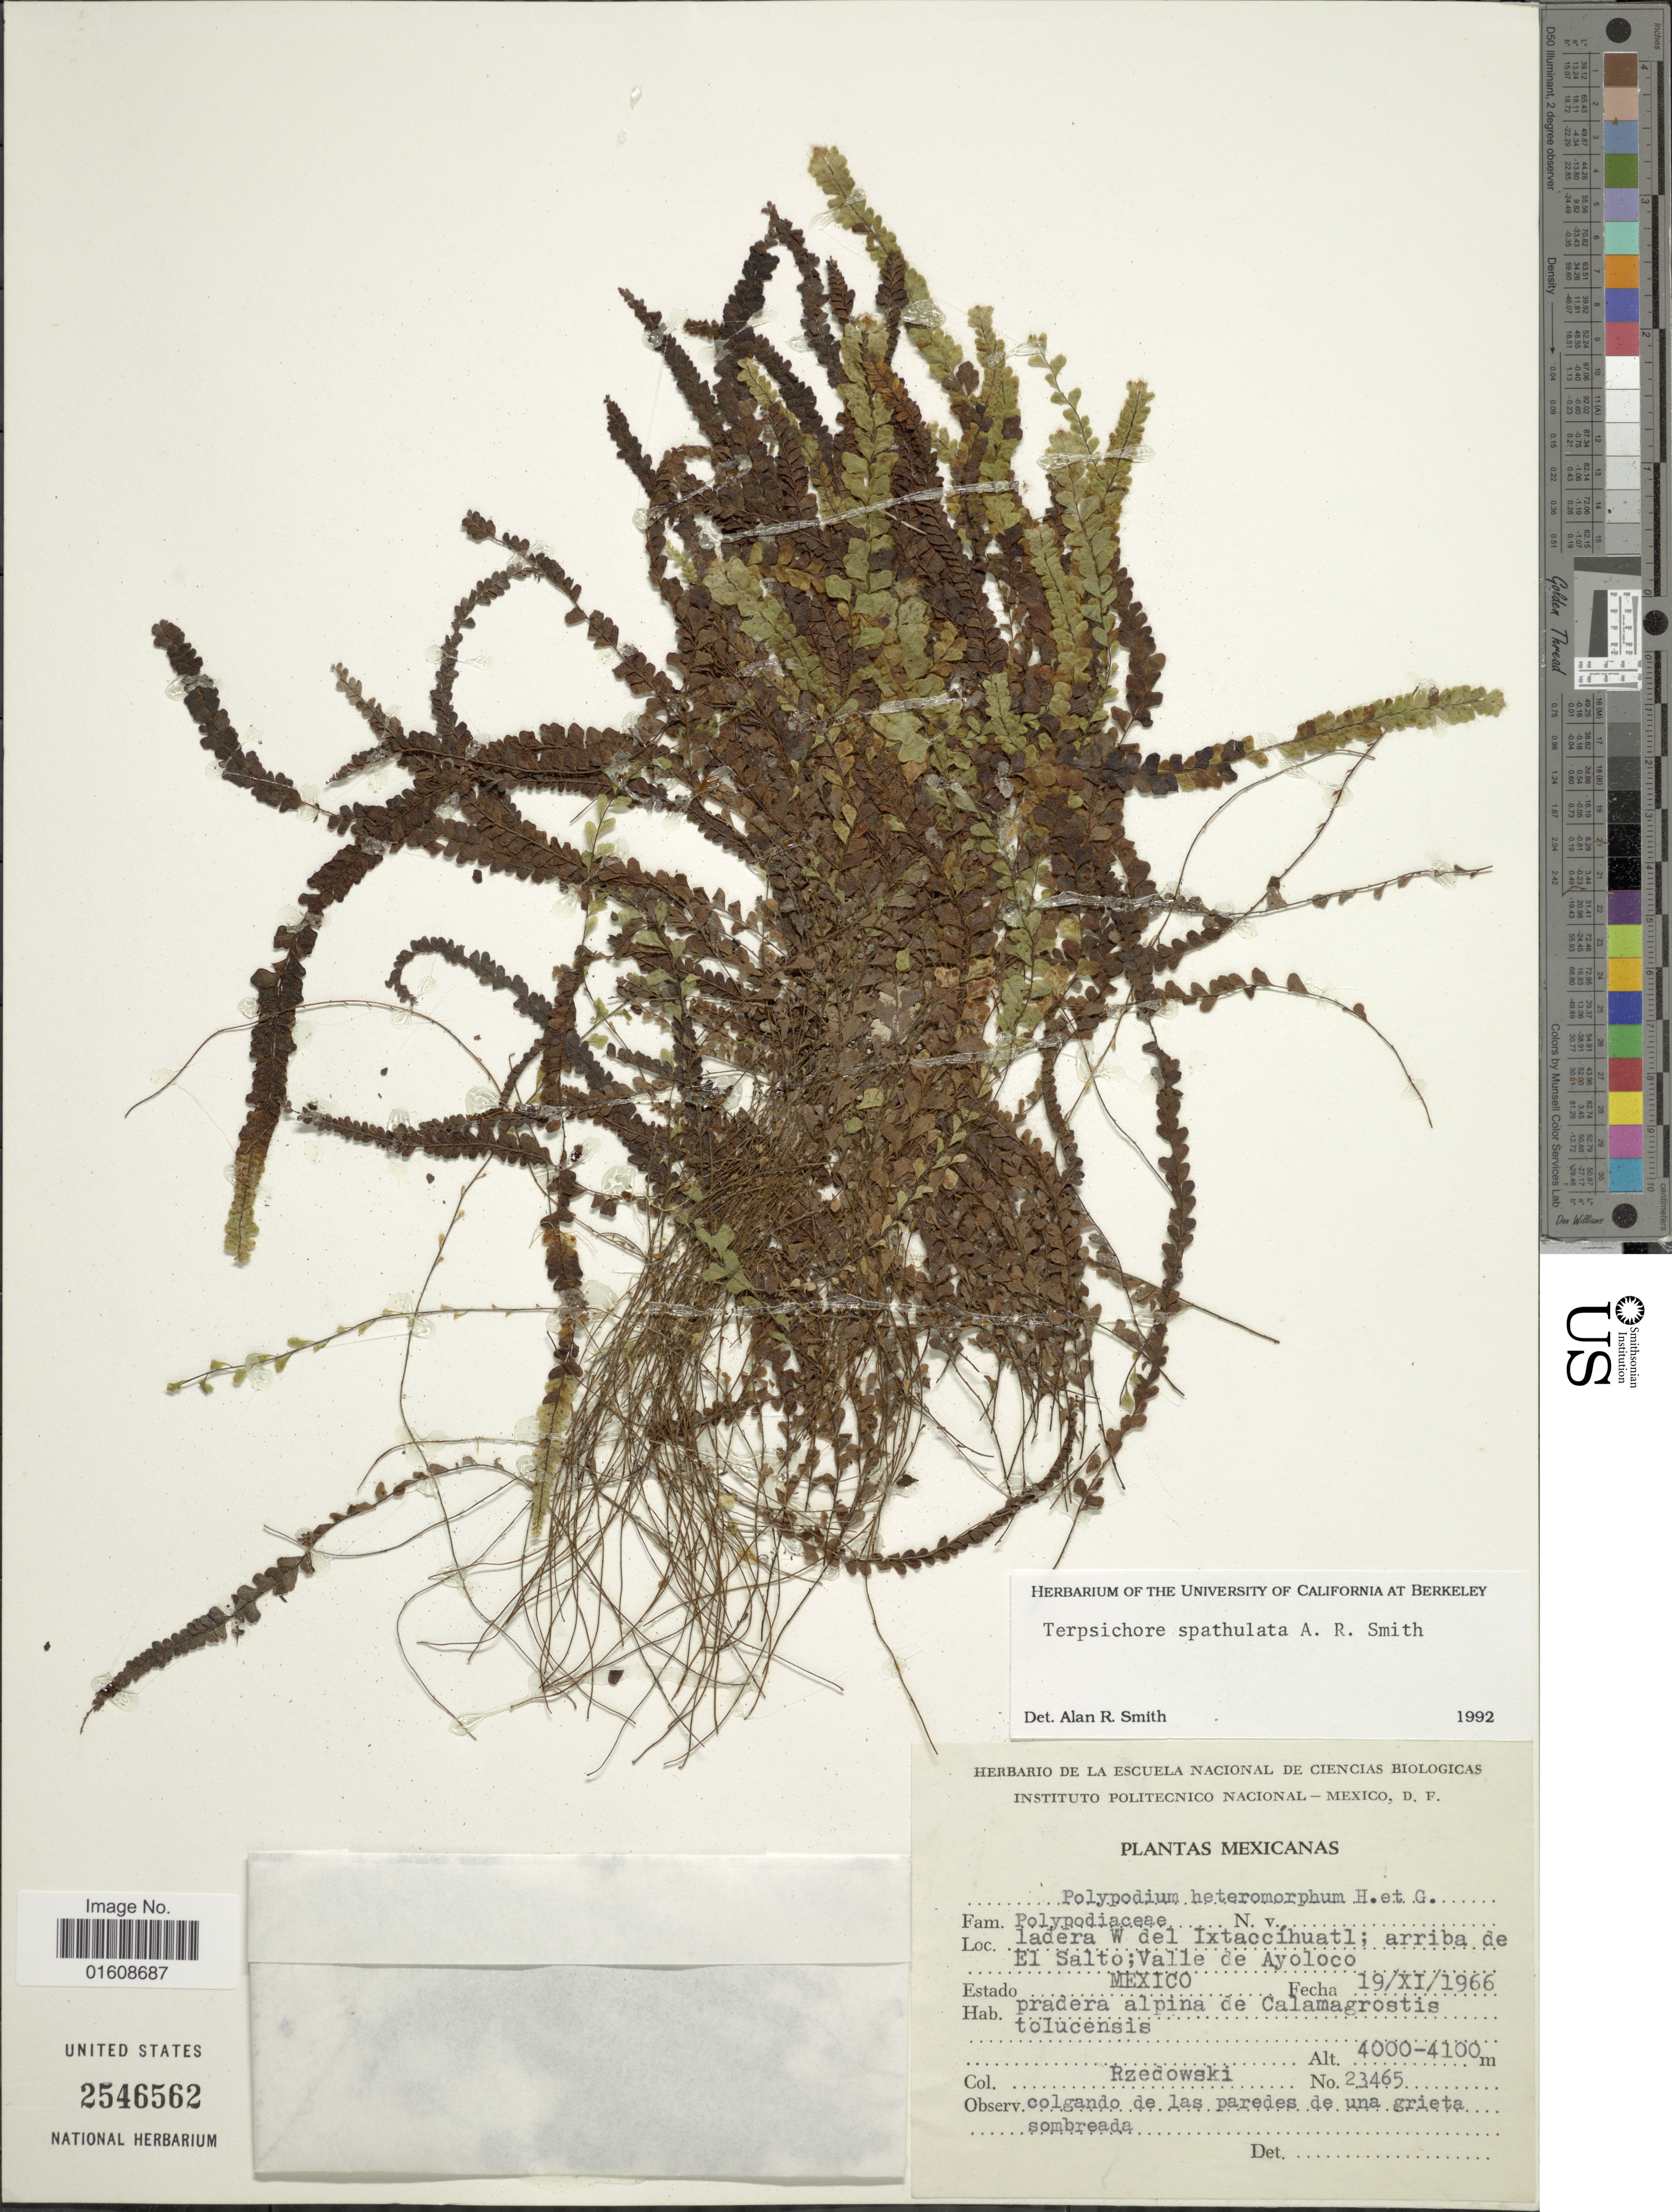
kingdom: Plantae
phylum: Tracheophyta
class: Polypodiopsida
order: Polypodiales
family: Polypodiaceae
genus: Alansmia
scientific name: Alansmia spathulata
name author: (A.R. Sm.) Moguel & M. Kessler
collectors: Rzedowski, --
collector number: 23465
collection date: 1966-11-19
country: Mexico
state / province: México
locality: Ladera W del Ixtaccíhuatl; arriba de El Salto; Valle de Ayoloco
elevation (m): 4000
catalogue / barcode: US 2546562